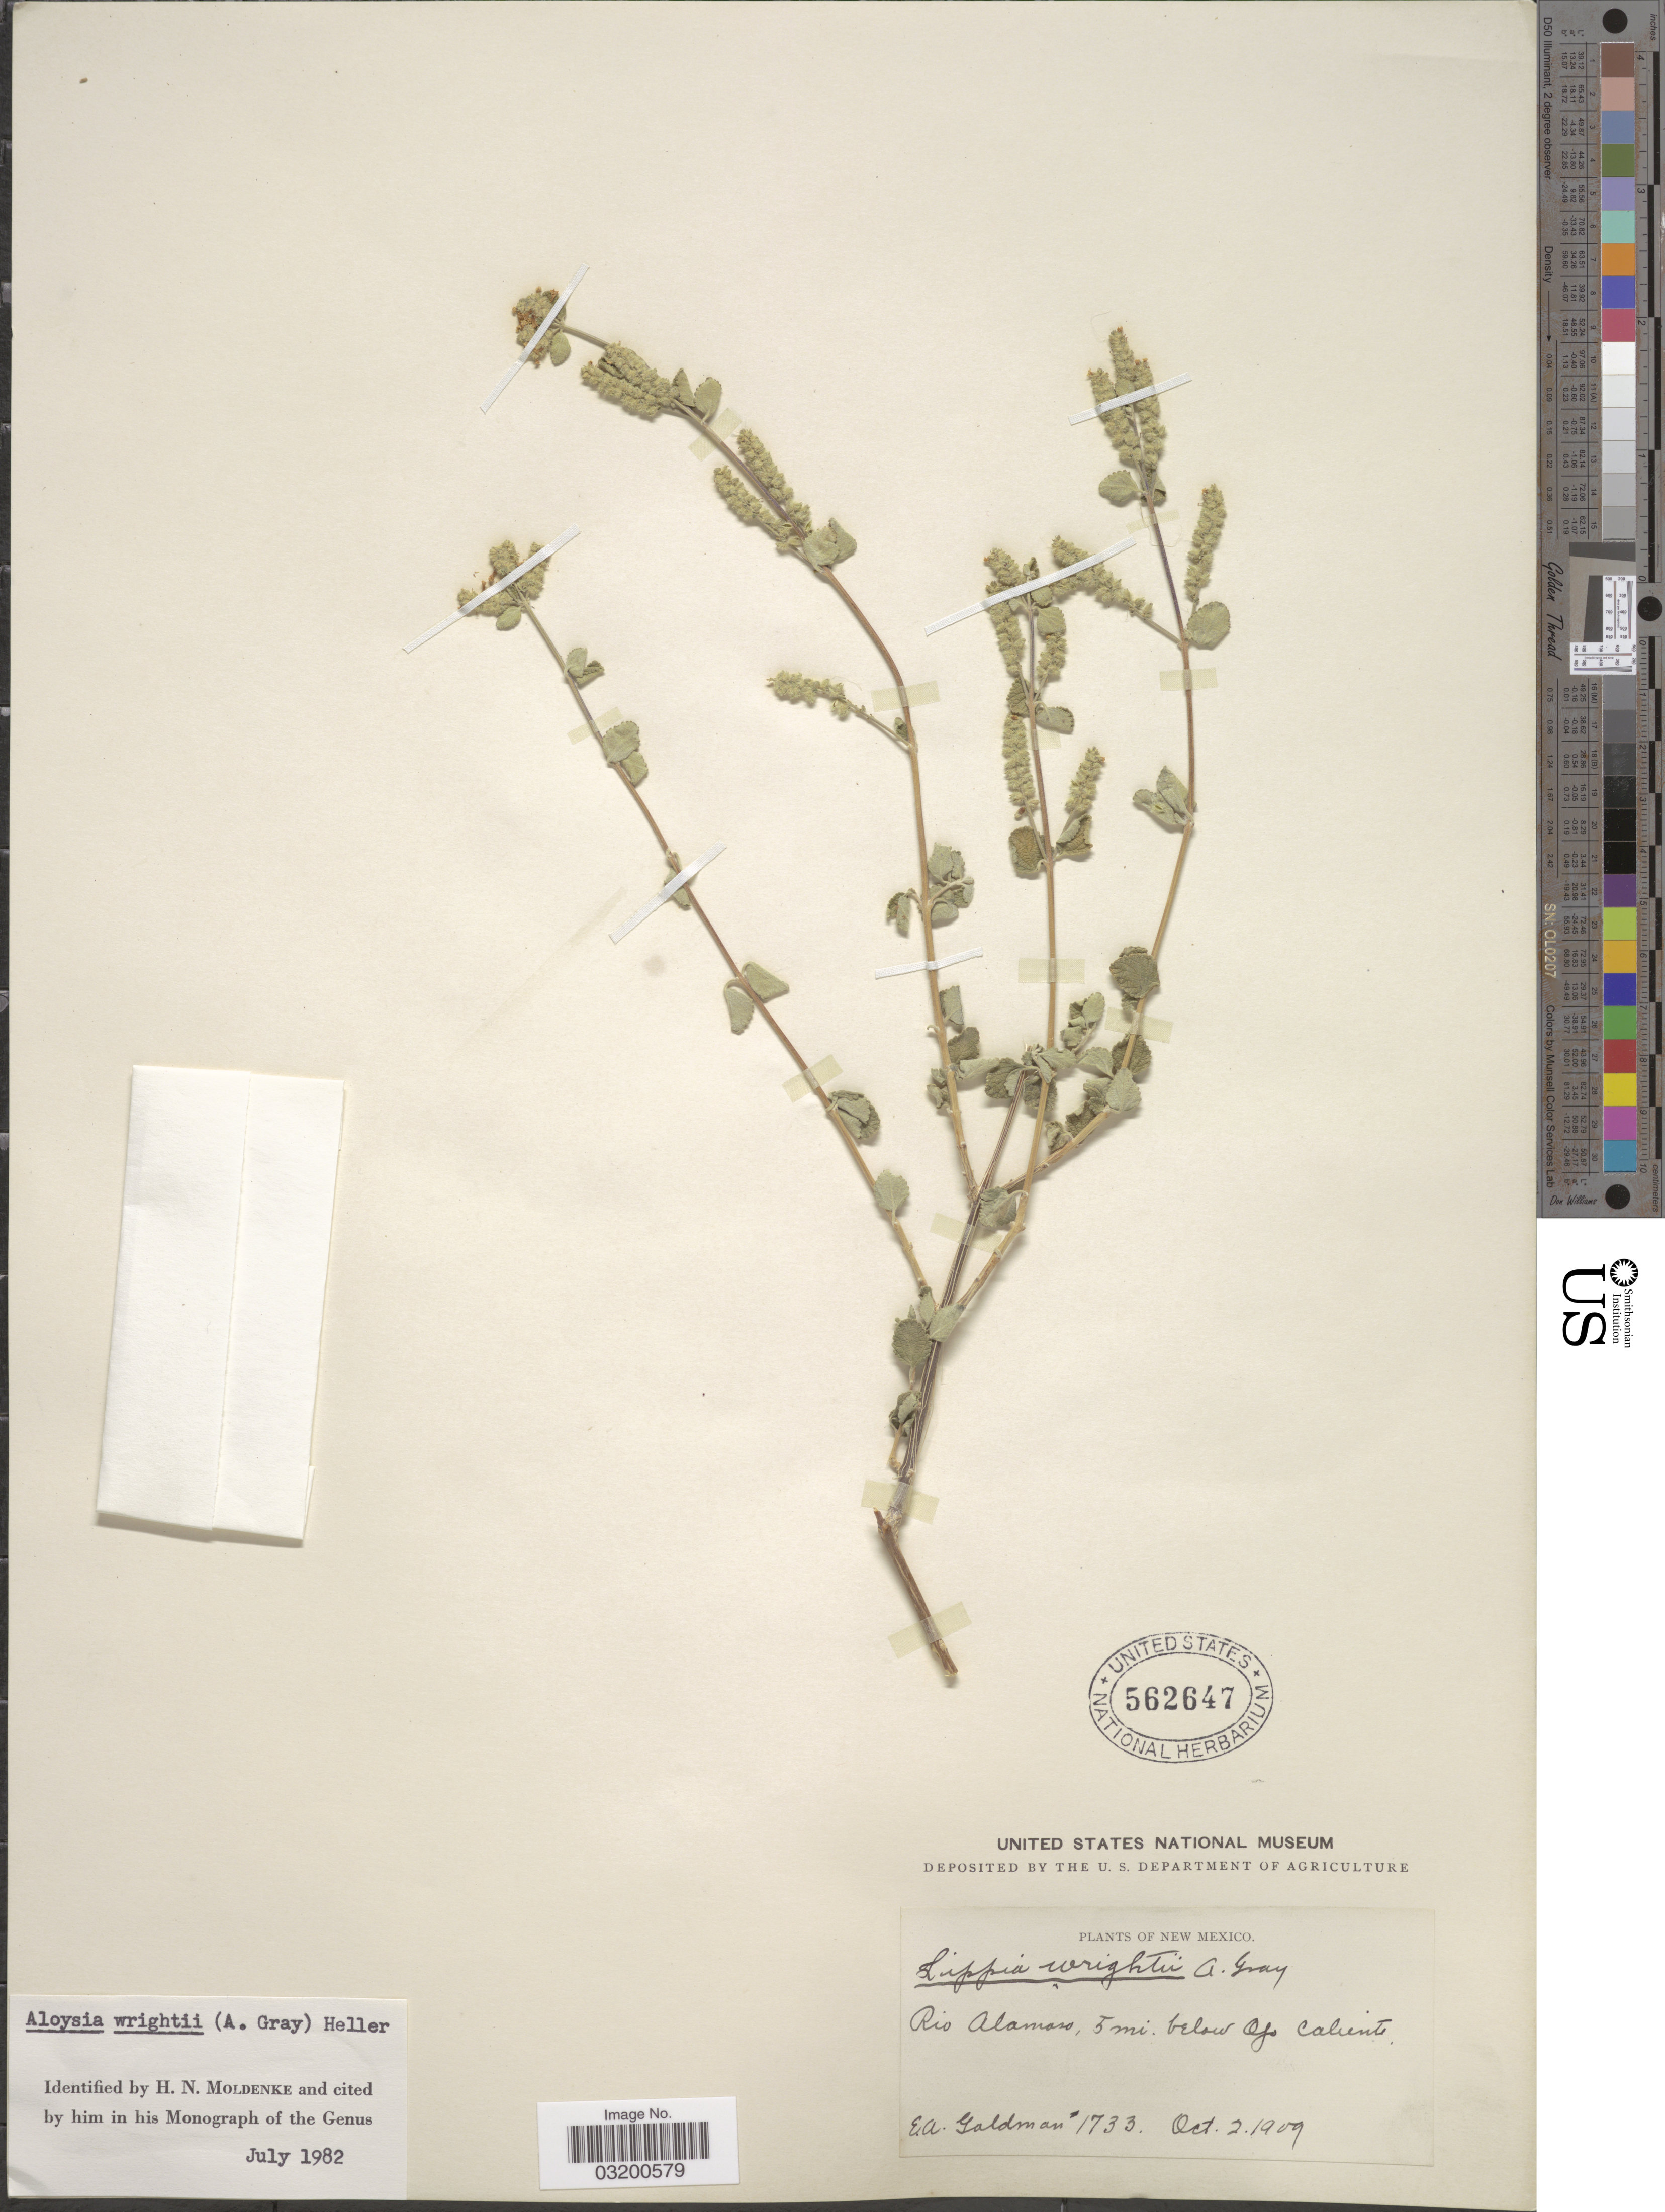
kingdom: Plantae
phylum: Tracheophyta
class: Magnoliopsida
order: Lamiales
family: Verbenaceae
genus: Aloysia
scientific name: Aloysia wrightii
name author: A. Heller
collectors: E. A. Goldman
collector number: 1733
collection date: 1909-10-02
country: United States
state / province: New Mexico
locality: Rio Alamosa, 5 mi. below Ojo Caliente.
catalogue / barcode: US 562647